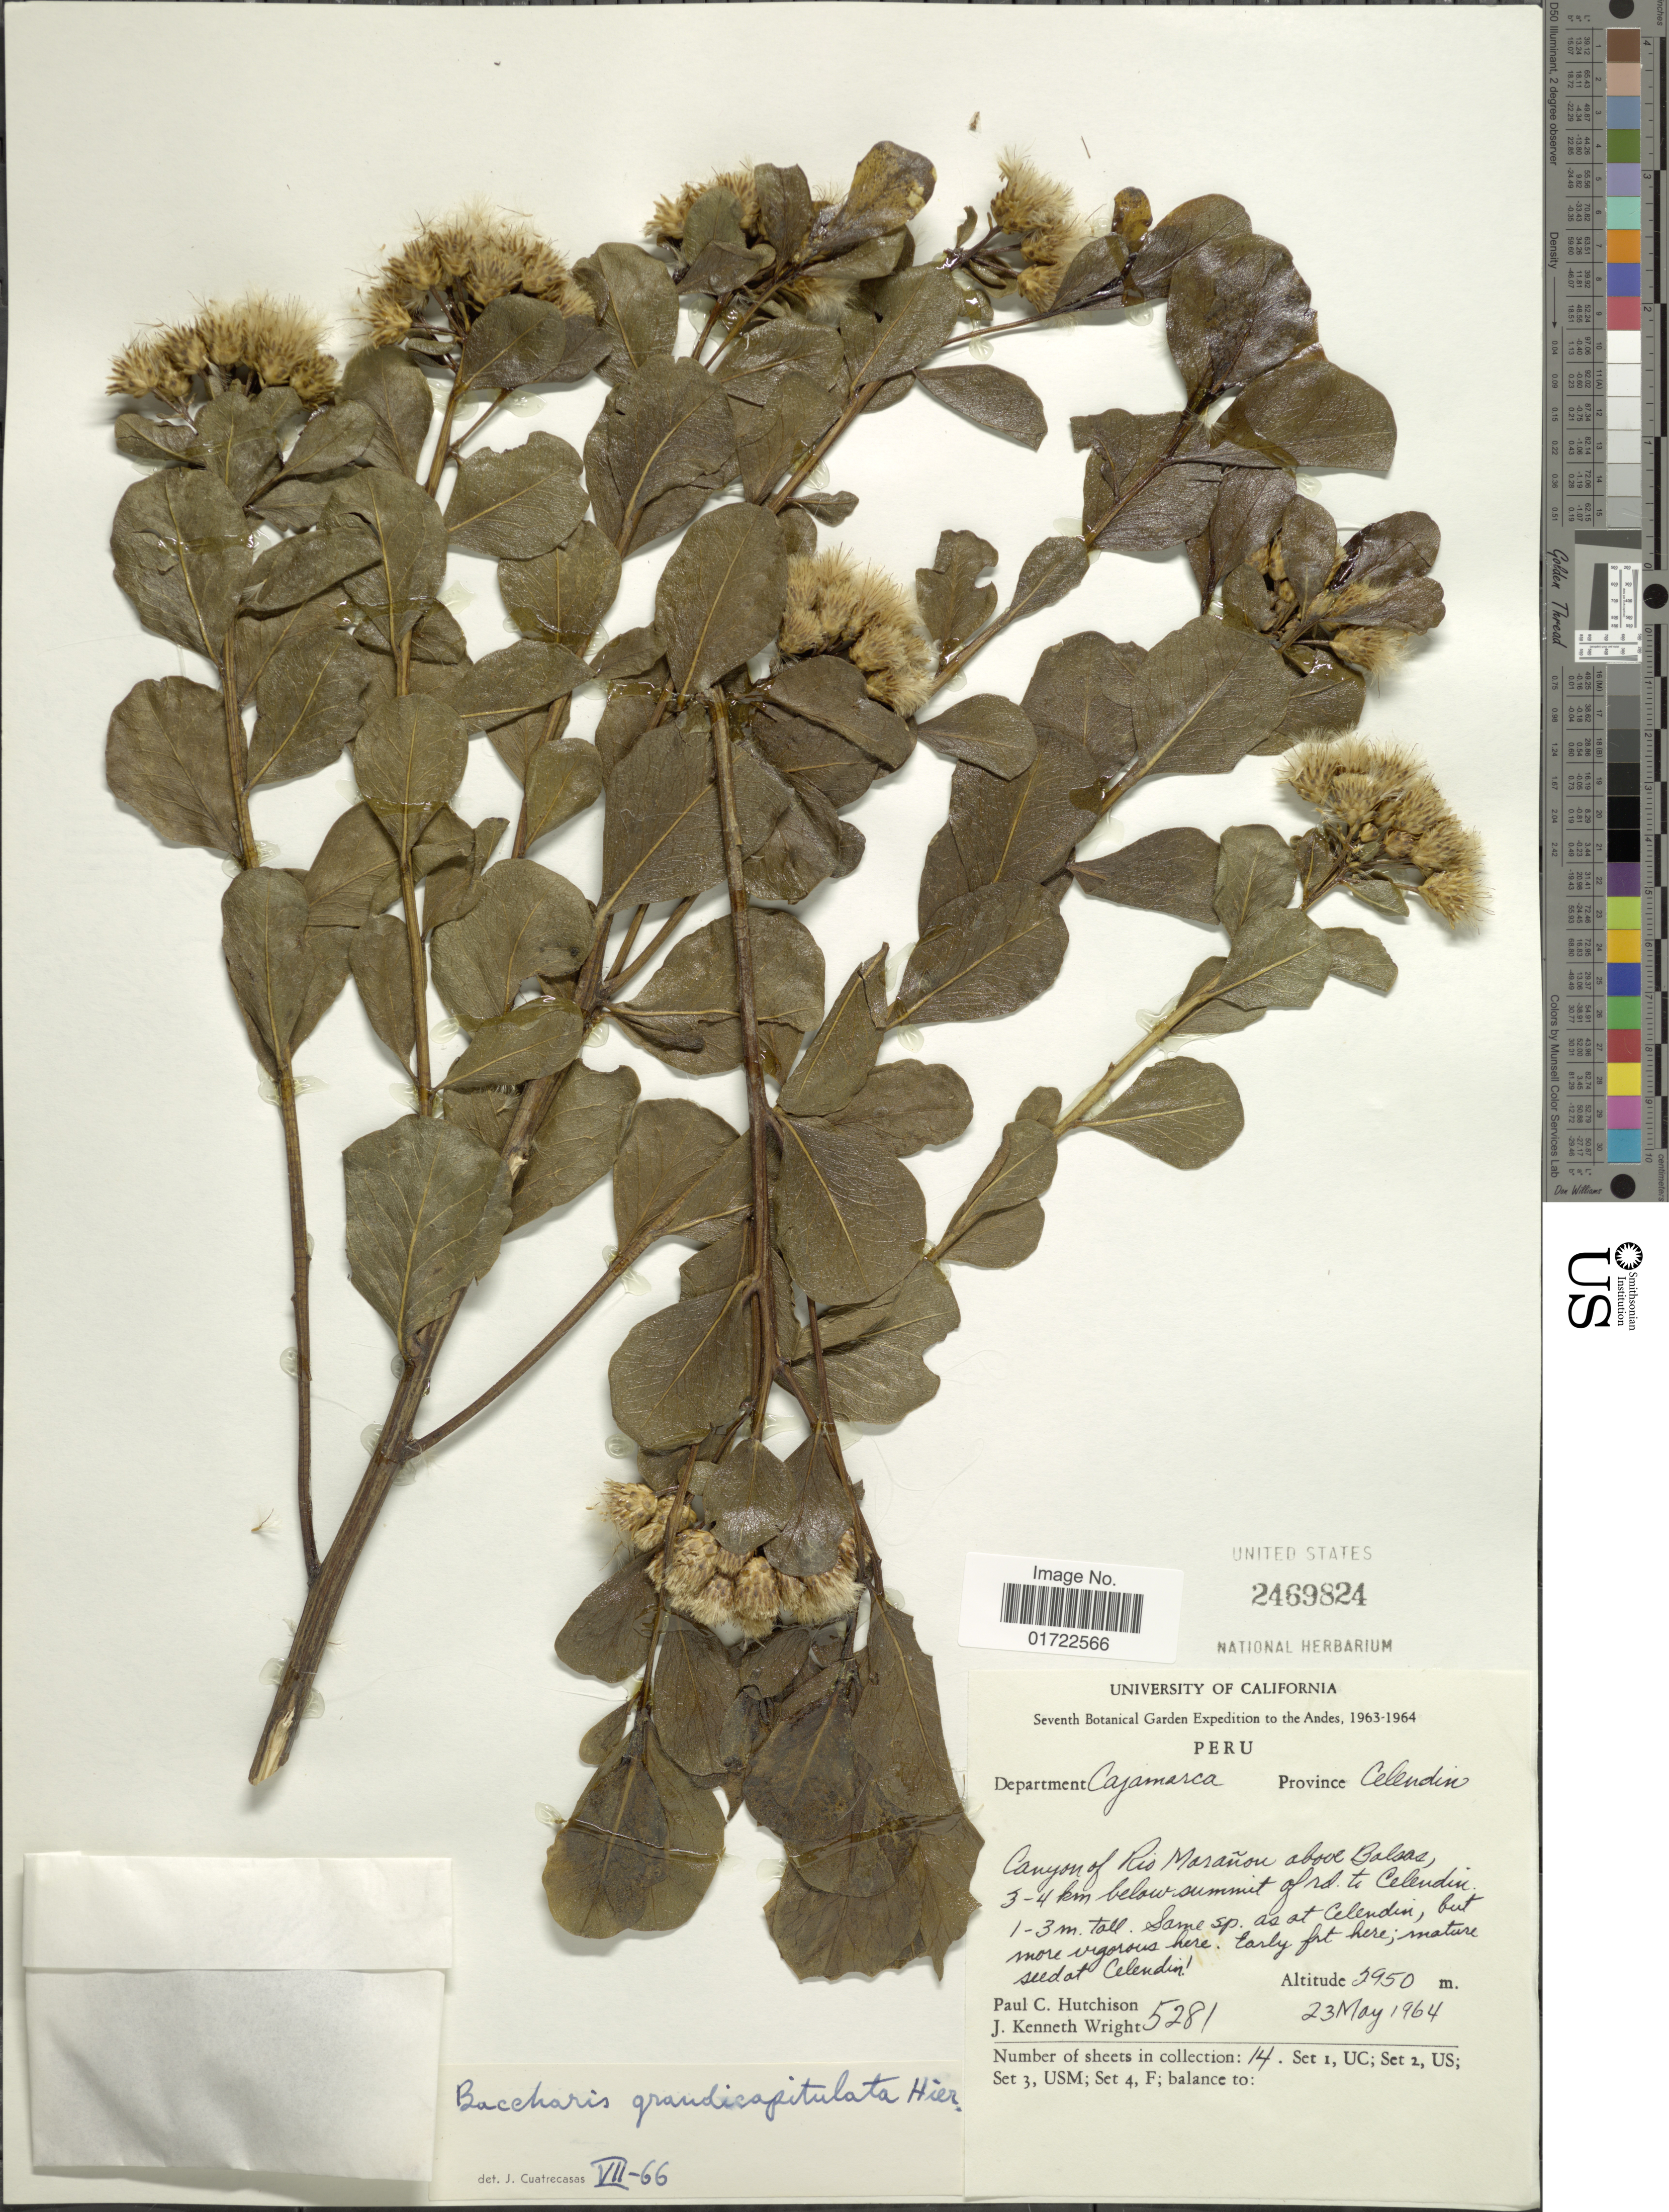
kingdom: Plantae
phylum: Tracheophyta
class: Magnoliopsida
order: Asterales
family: Asteraceae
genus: Baccharis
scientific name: Baccharis grandicapitulata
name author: Hieron.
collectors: P. C. Hutchison & J. K. Wright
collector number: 5281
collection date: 1964-05-23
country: Peru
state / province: Cajamarca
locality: Canyon of Río Marañon above Balsas, 3-4 km. below summit of rd. to Celendin, Province Celendin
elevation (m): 3950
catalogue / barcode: US 2469824